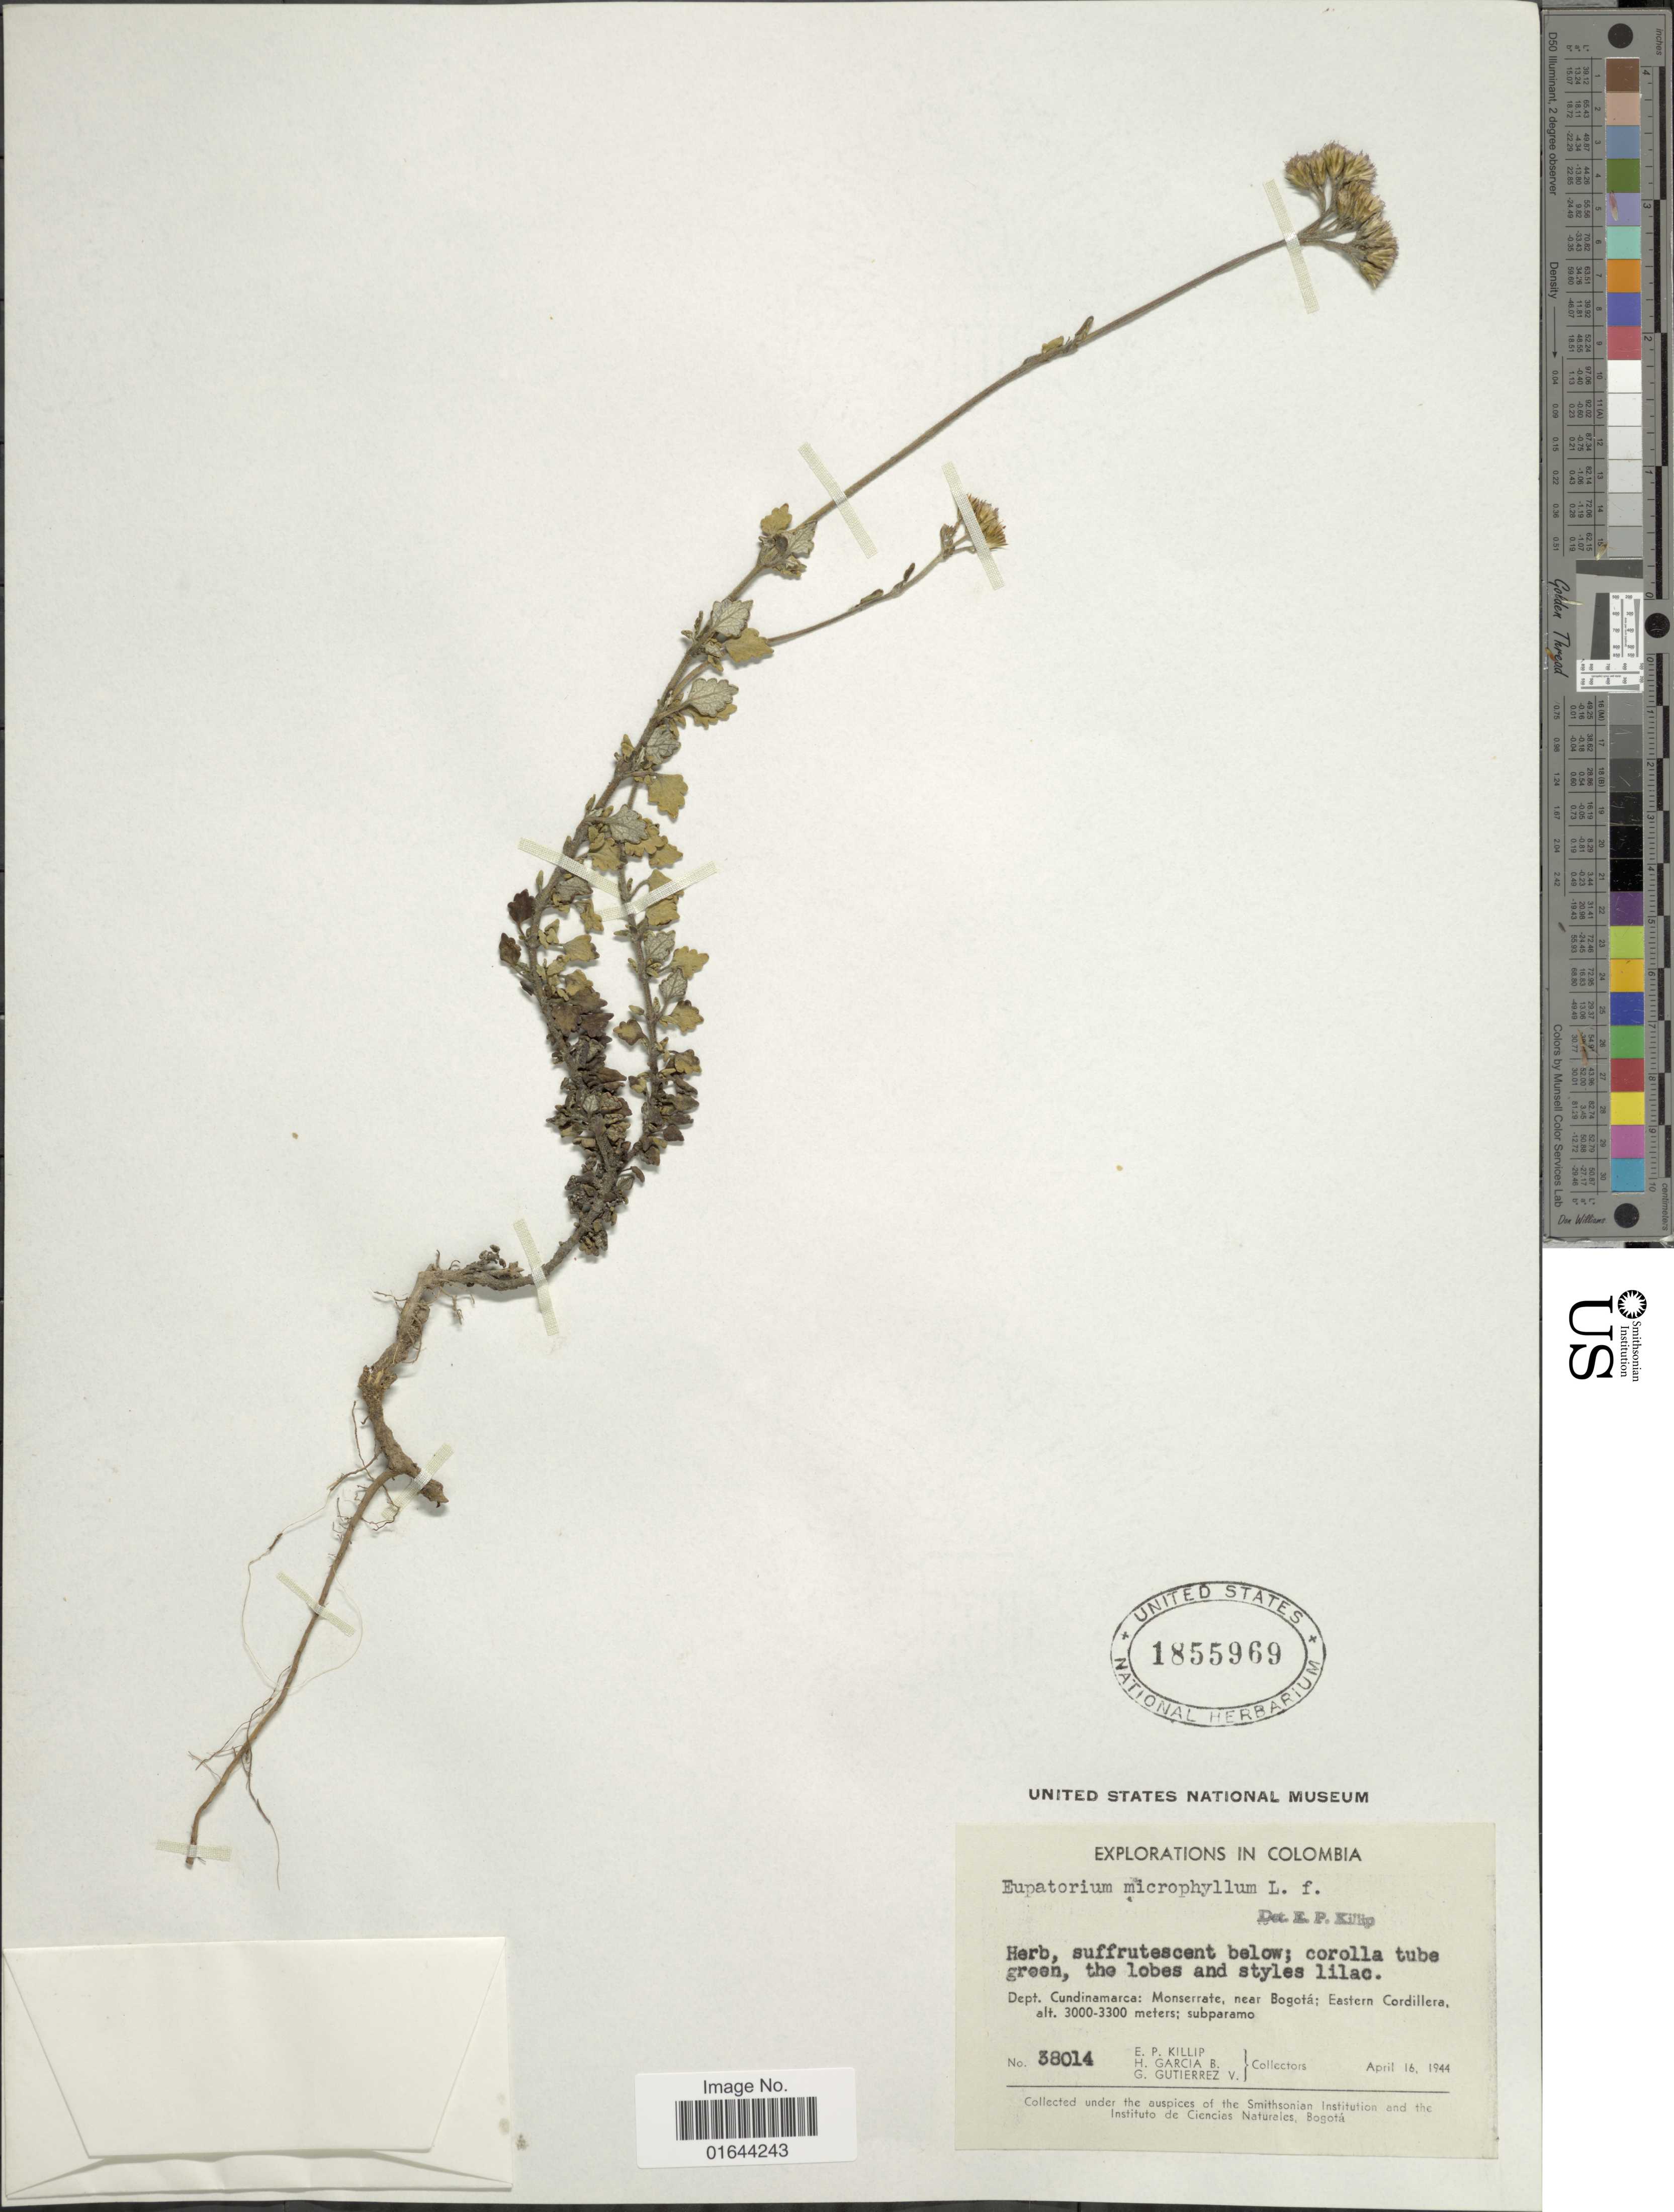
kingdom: Plantae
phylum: Tracheophyta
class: Magnoliopsida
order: Asterales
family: Asteraceae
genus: Lourteigia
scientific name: Lourteigia microphylla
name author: (L. f.) R.M. King & H. Rob.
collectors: E. P. Killip, H. García Barriga & G. Gutiérrez V.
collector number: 38014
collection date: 1944-04-16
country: Colombia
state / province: Cundinamarca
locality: Dept. Cundinamarca: Monserrate, near Bogota: Eastern Cordillera.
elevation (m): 3000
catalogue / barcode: US 1855969